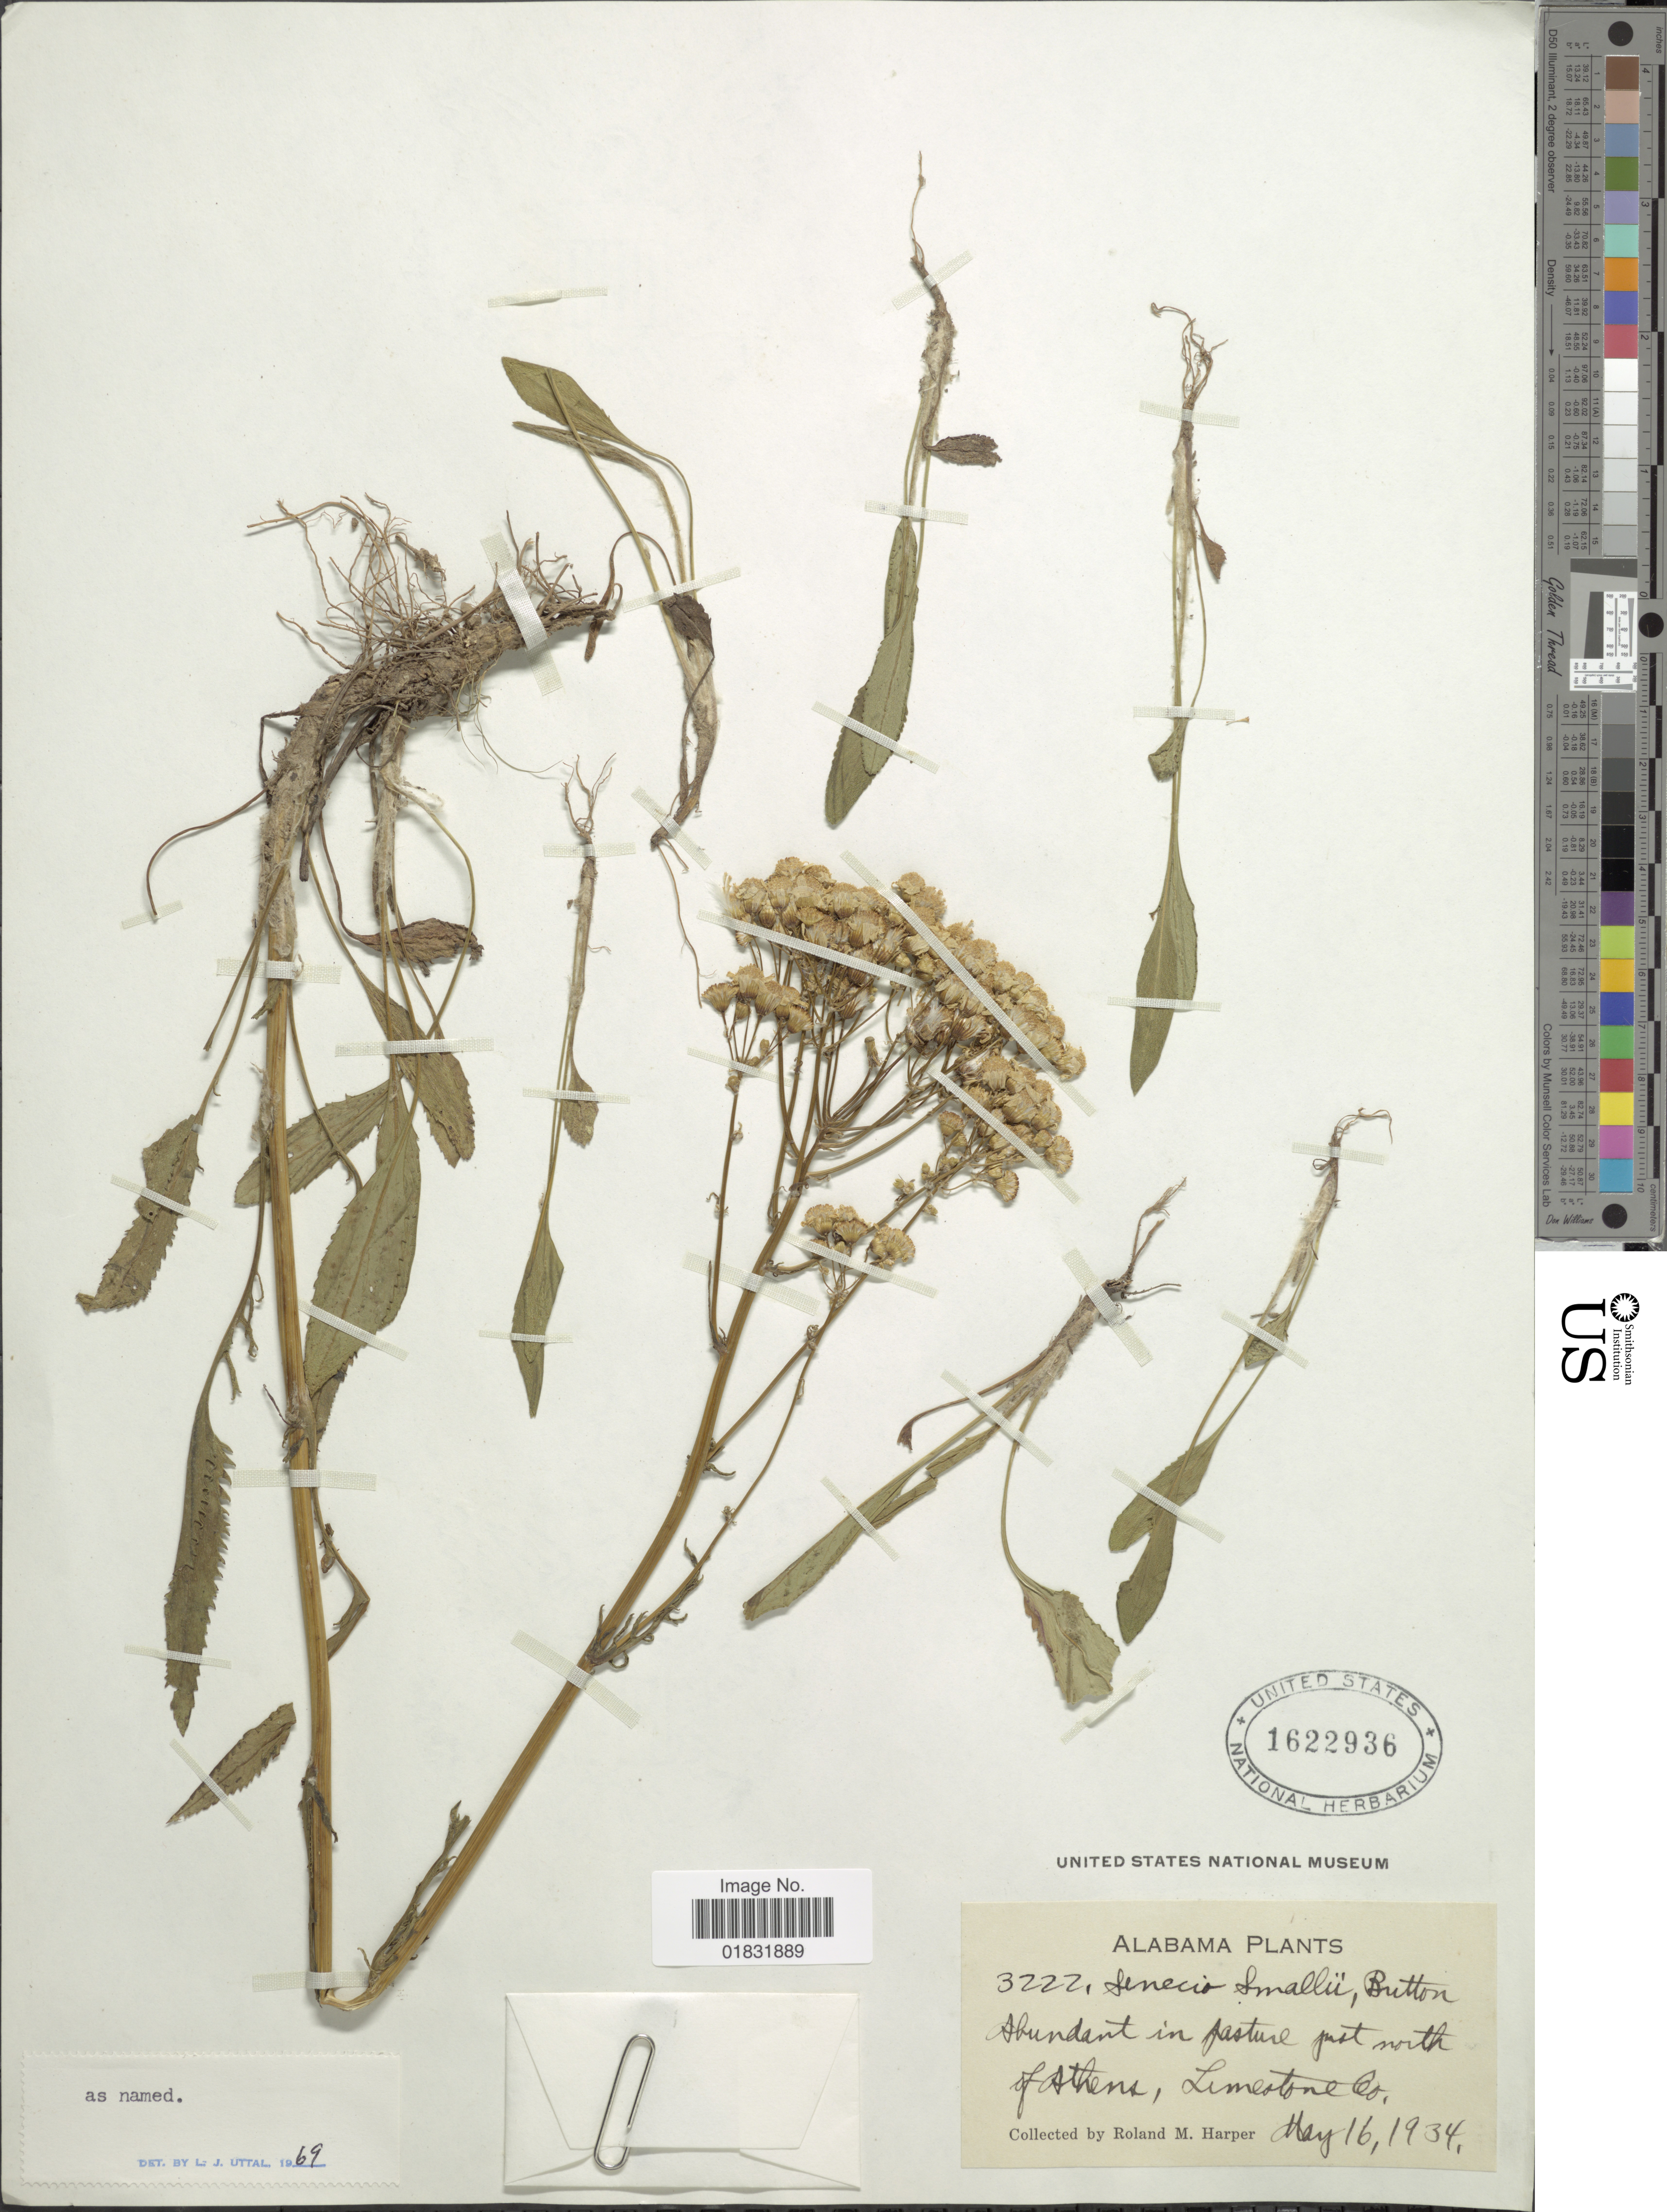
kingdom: Plantae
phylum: Tracheophyta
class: Magnoliopsida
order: Asterales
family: Asteraceae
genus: Packera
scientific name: Packera smallii Britton comb ined.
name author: Britton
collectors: R. M. Harper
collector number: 3222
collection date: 1934-05-16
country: United States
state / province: Alabama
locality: Abundant in pasture just north of Athens, Limestone Co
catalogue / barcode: US 1622936